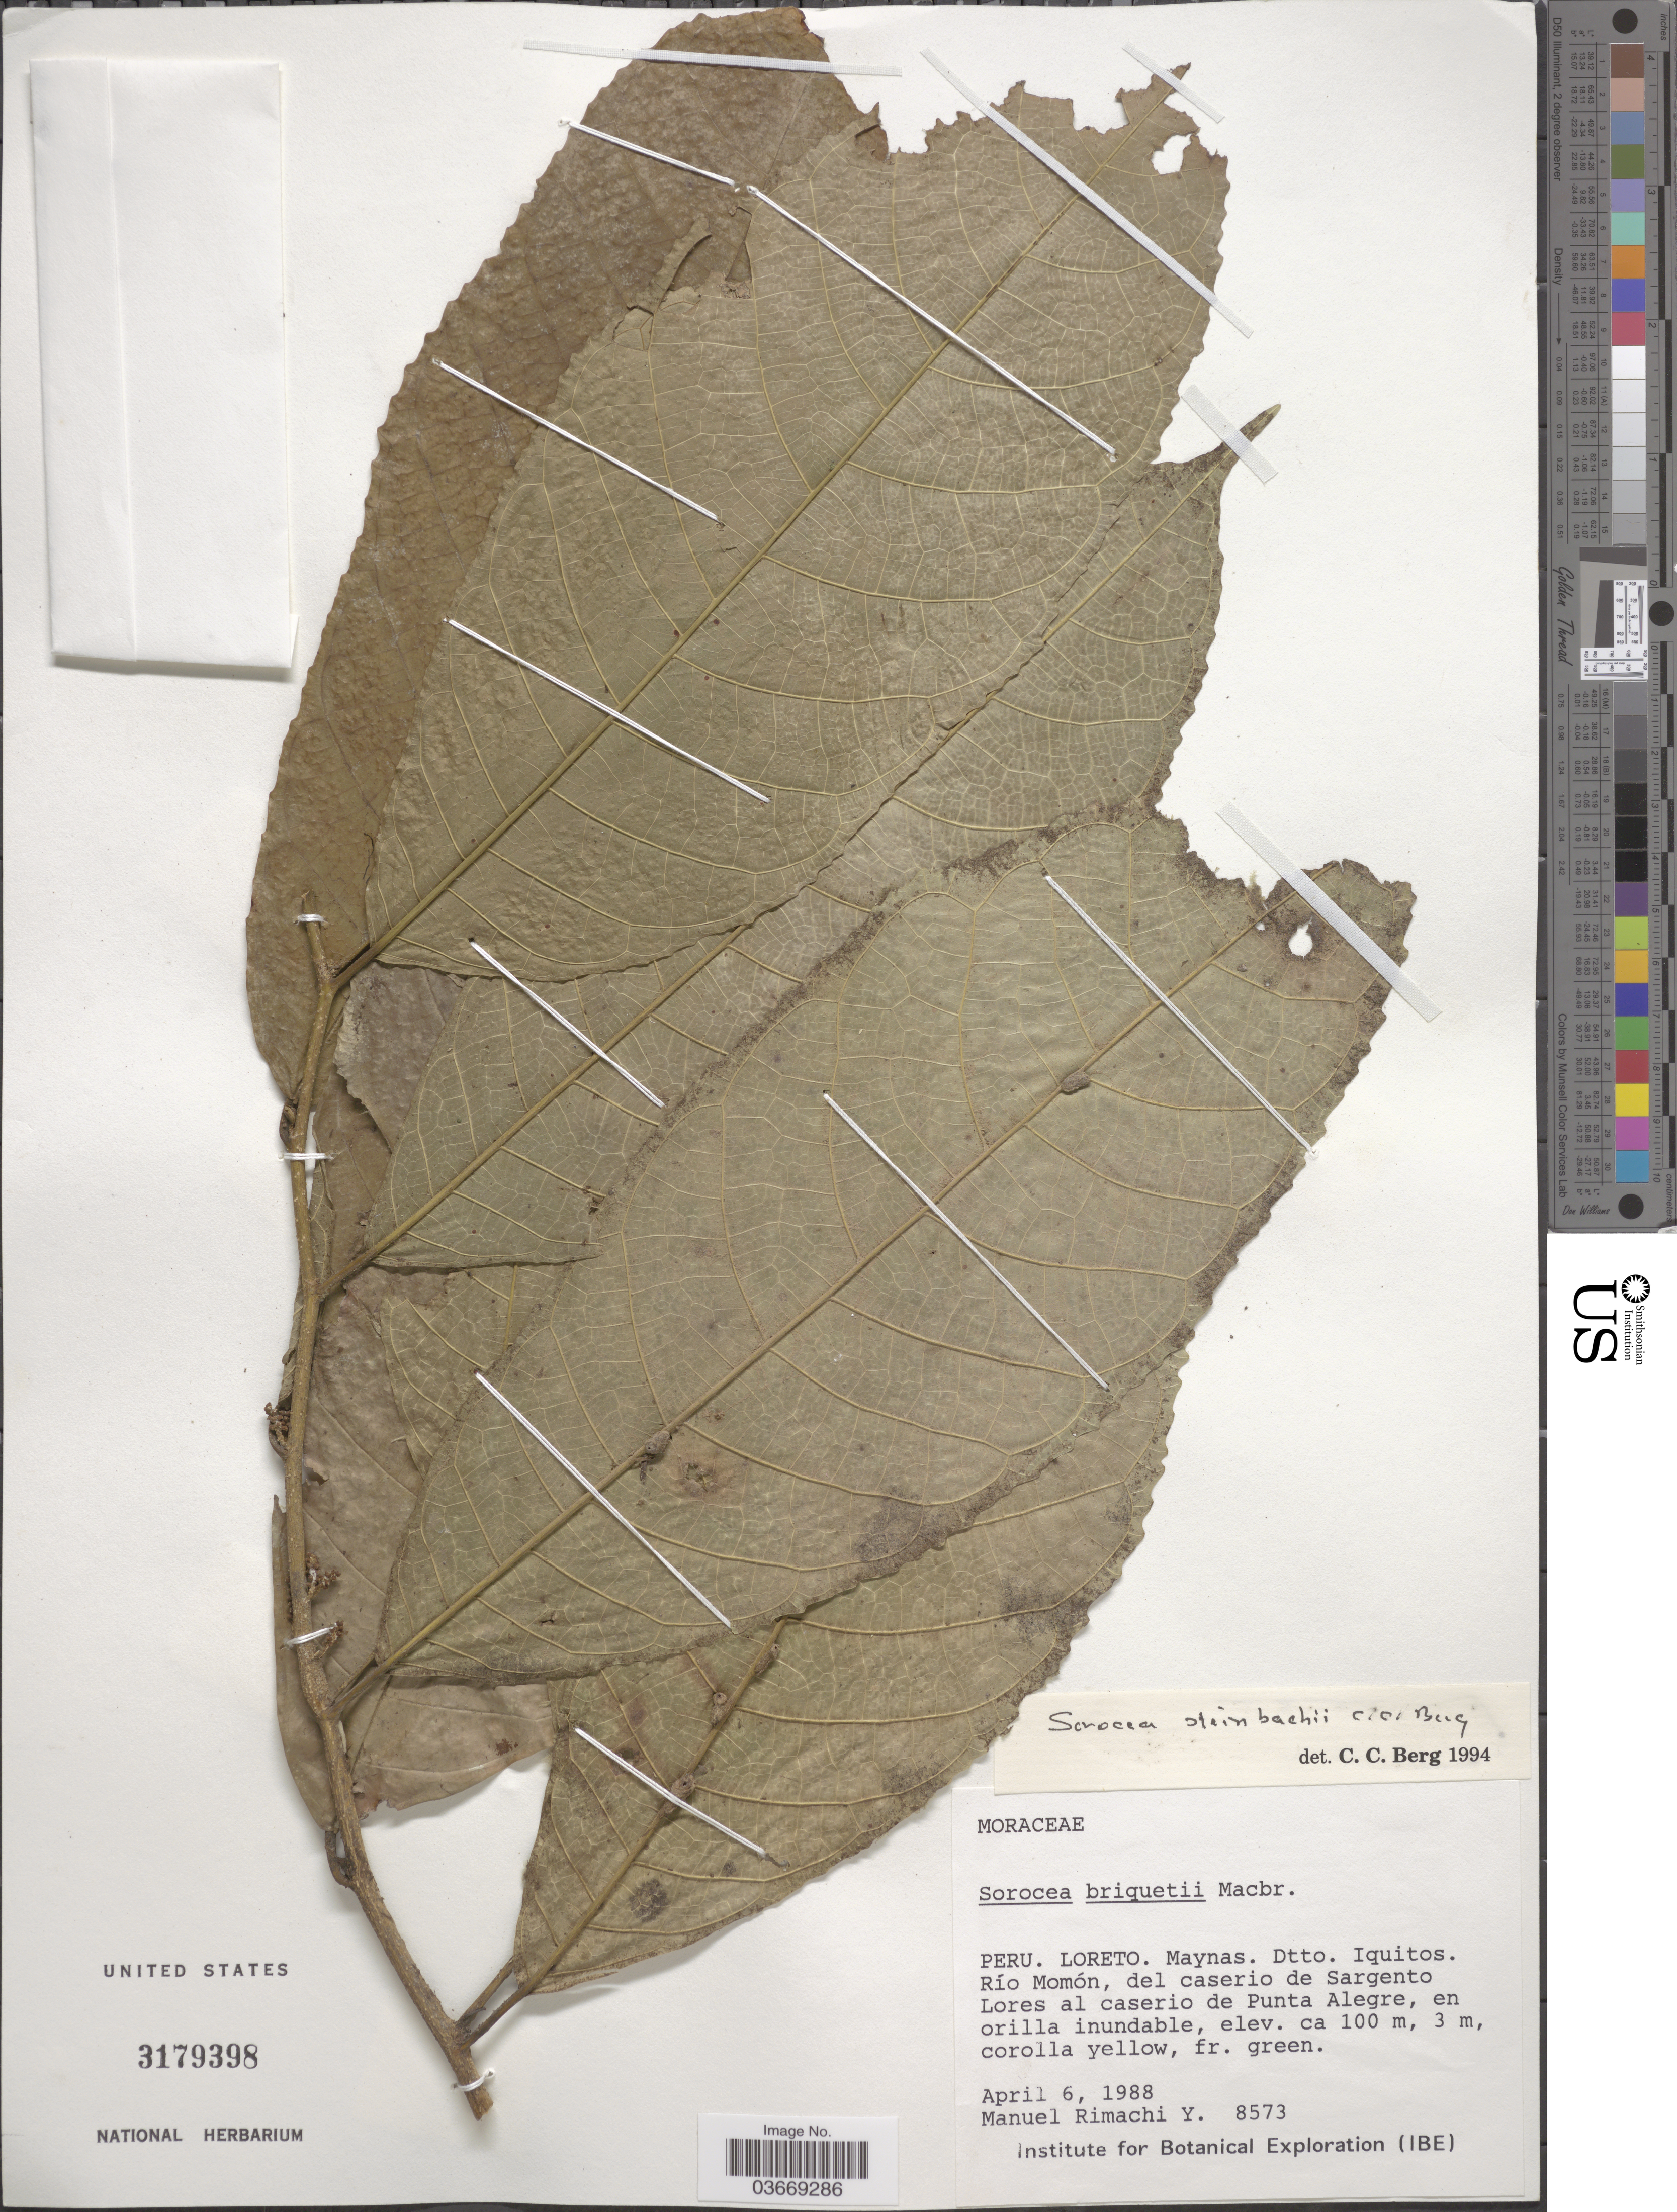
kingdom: Plantae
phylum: Tracheophyta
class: Magnoliopsida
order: Rosales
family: Moraceae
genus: Sorocea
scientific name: Sorocea steinbachii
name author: C.C. Berg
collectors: M. Rimachi Y.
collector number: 8573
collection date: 1988-04-06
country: Peru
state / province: Loreto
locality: Maynas. Dtto. Iquitos. Río Momón, del caserio de Sargento Lores al caserio de Punta Alegre, en orilla inundable.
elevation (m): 100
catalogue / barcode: US 3179398